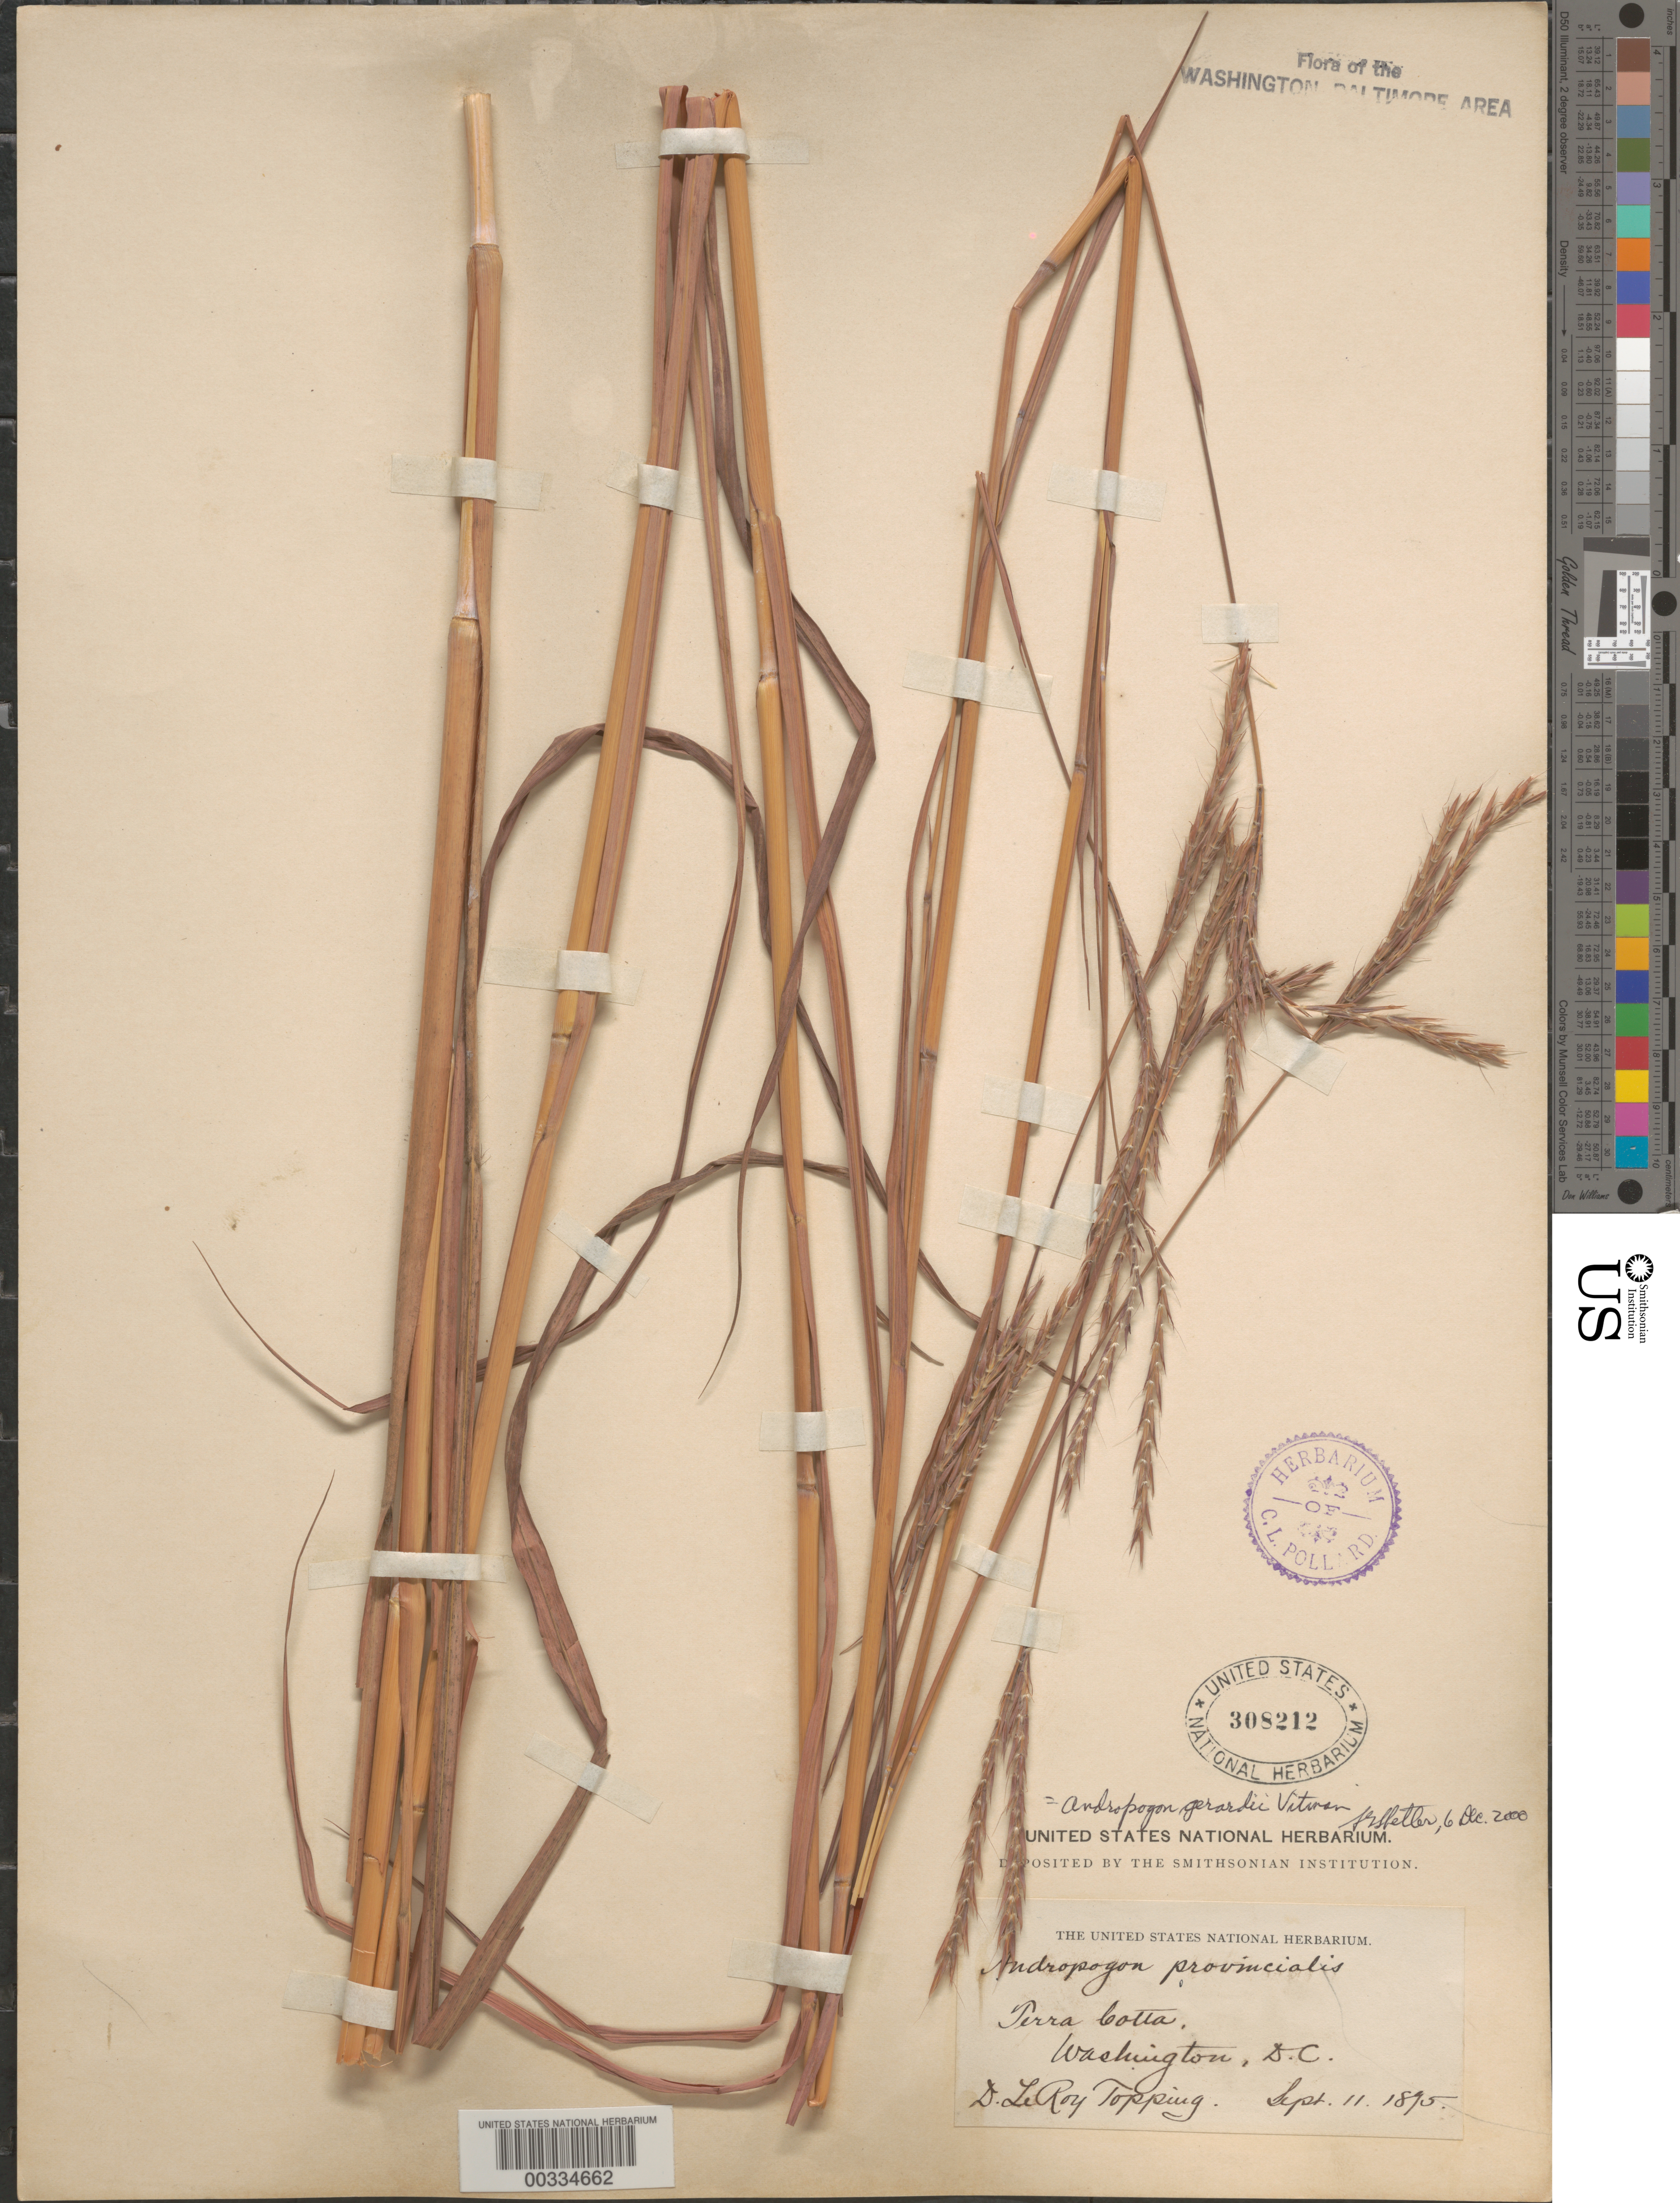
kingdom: Plantae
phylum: Tracheophyta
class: Liliopsida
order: Poales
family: Poaceae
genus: Andropogon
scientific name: Andropogon gerardii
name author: Vitman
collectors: D. L. Topping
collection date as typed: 11 Sep 1895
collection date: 1895-09-11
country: United States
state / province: District of Columbia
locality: Terra Cotta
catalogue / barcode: US 308212